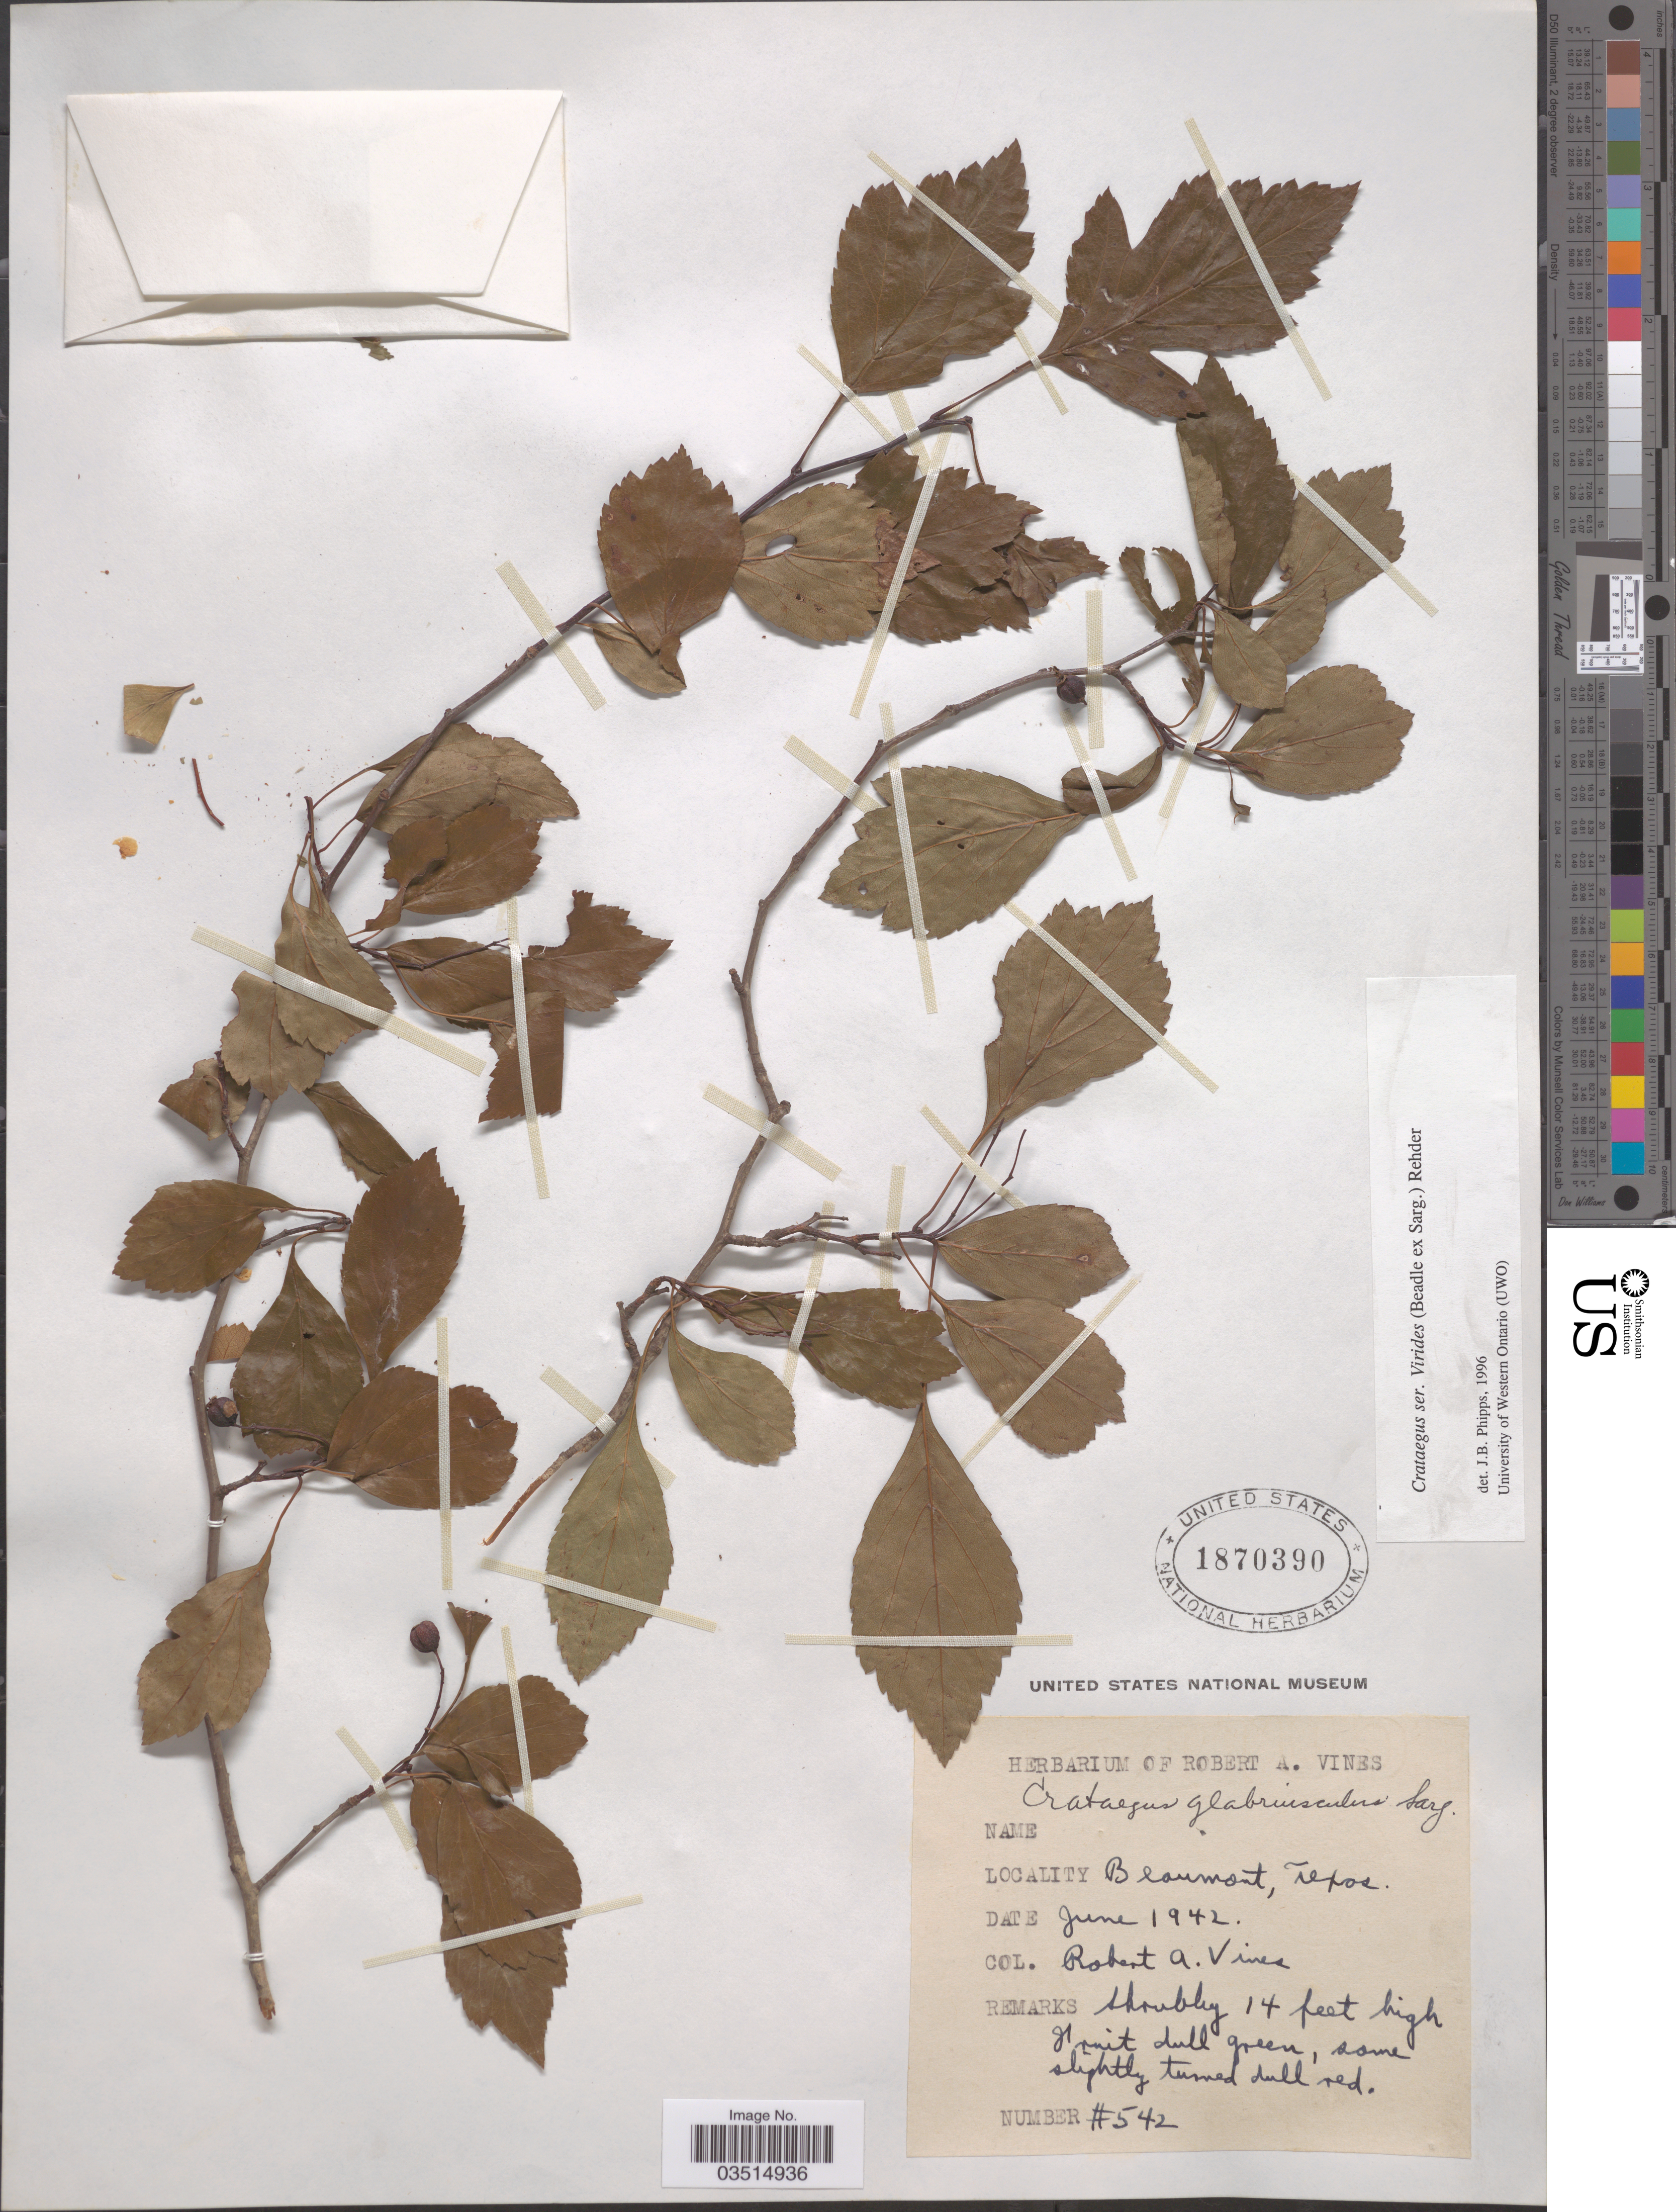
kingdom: Plantae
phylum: Tracheophyta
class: Magnoliopsida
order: Rosales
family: Rosaceae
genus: Crataegus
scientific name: Crataegus glabriuscula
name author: Sarg.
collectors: R. Vines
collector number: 542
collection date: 1942-06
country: United States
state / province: Texas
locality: Beaumont.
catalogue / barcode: US 1870390